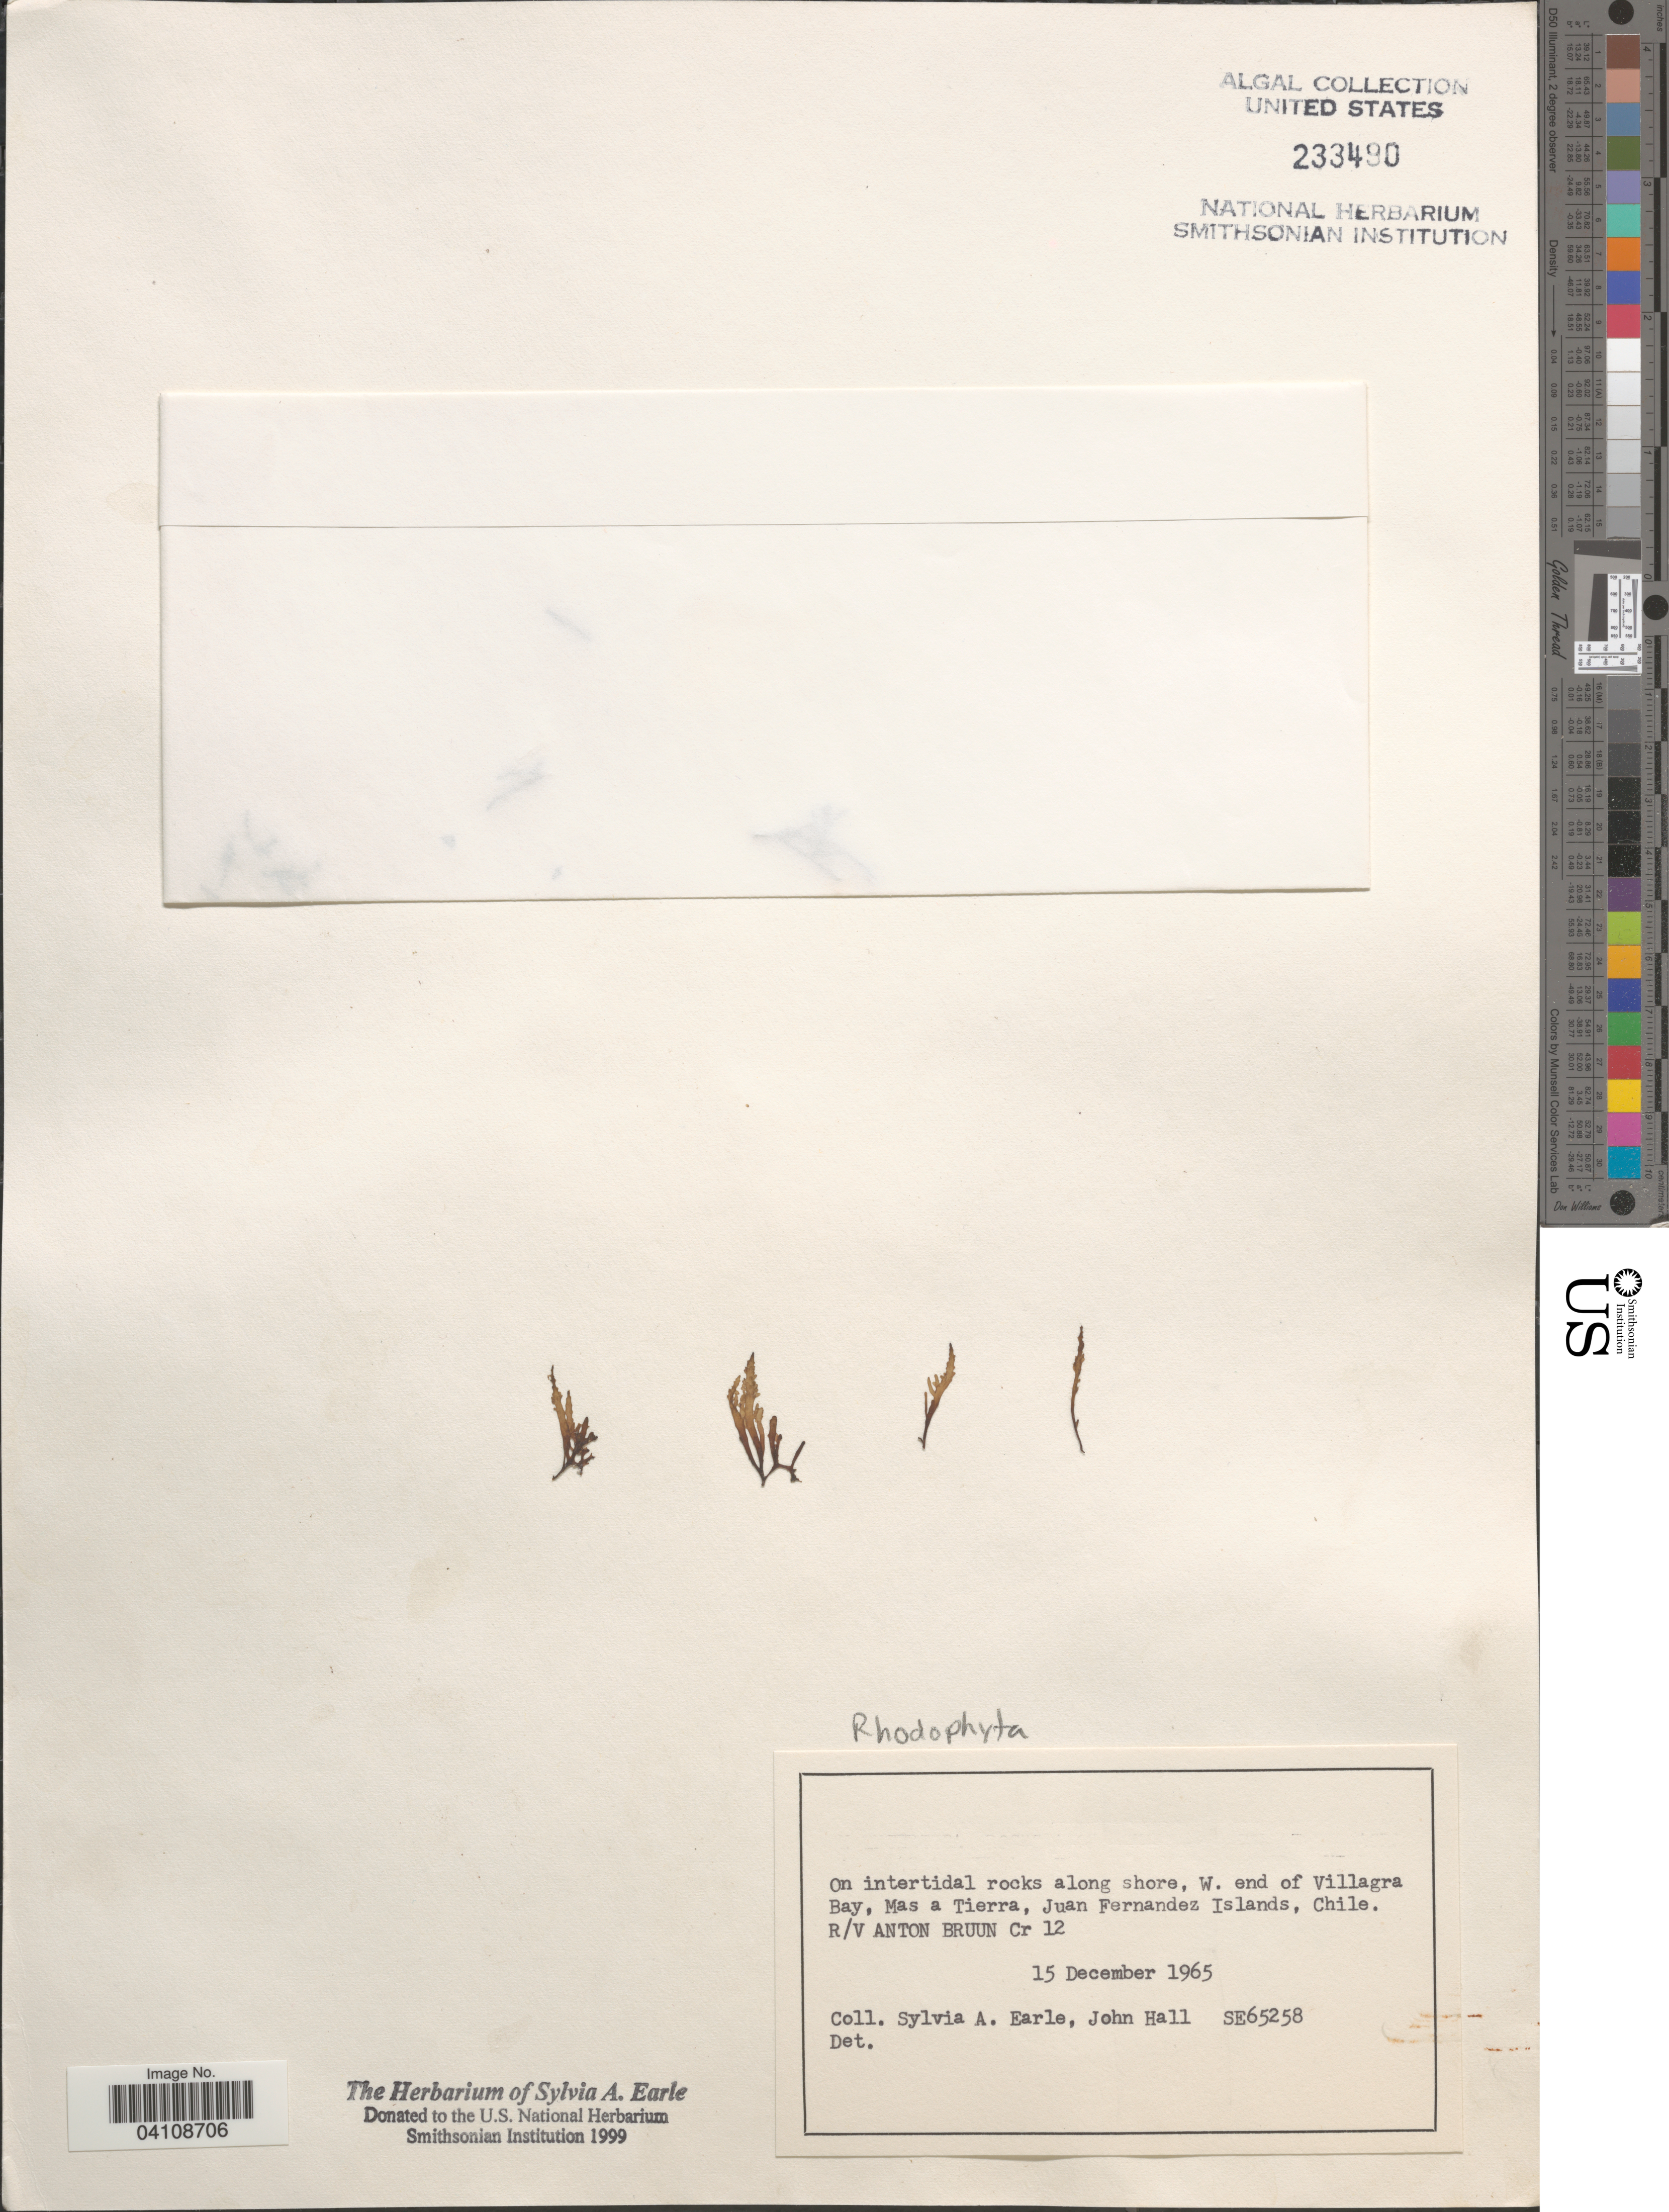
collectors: S. A. Earle & J. Hall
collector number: SE65258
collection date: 1965-12-15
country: Chile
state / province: Valparaíso (V)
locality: On intertidal rocks along shore, W. end of Villagra Bay, Mas a Tierra, Juan Fernandez Islands. R/V Anton Bruun Cr 12.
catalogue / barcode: US 233490